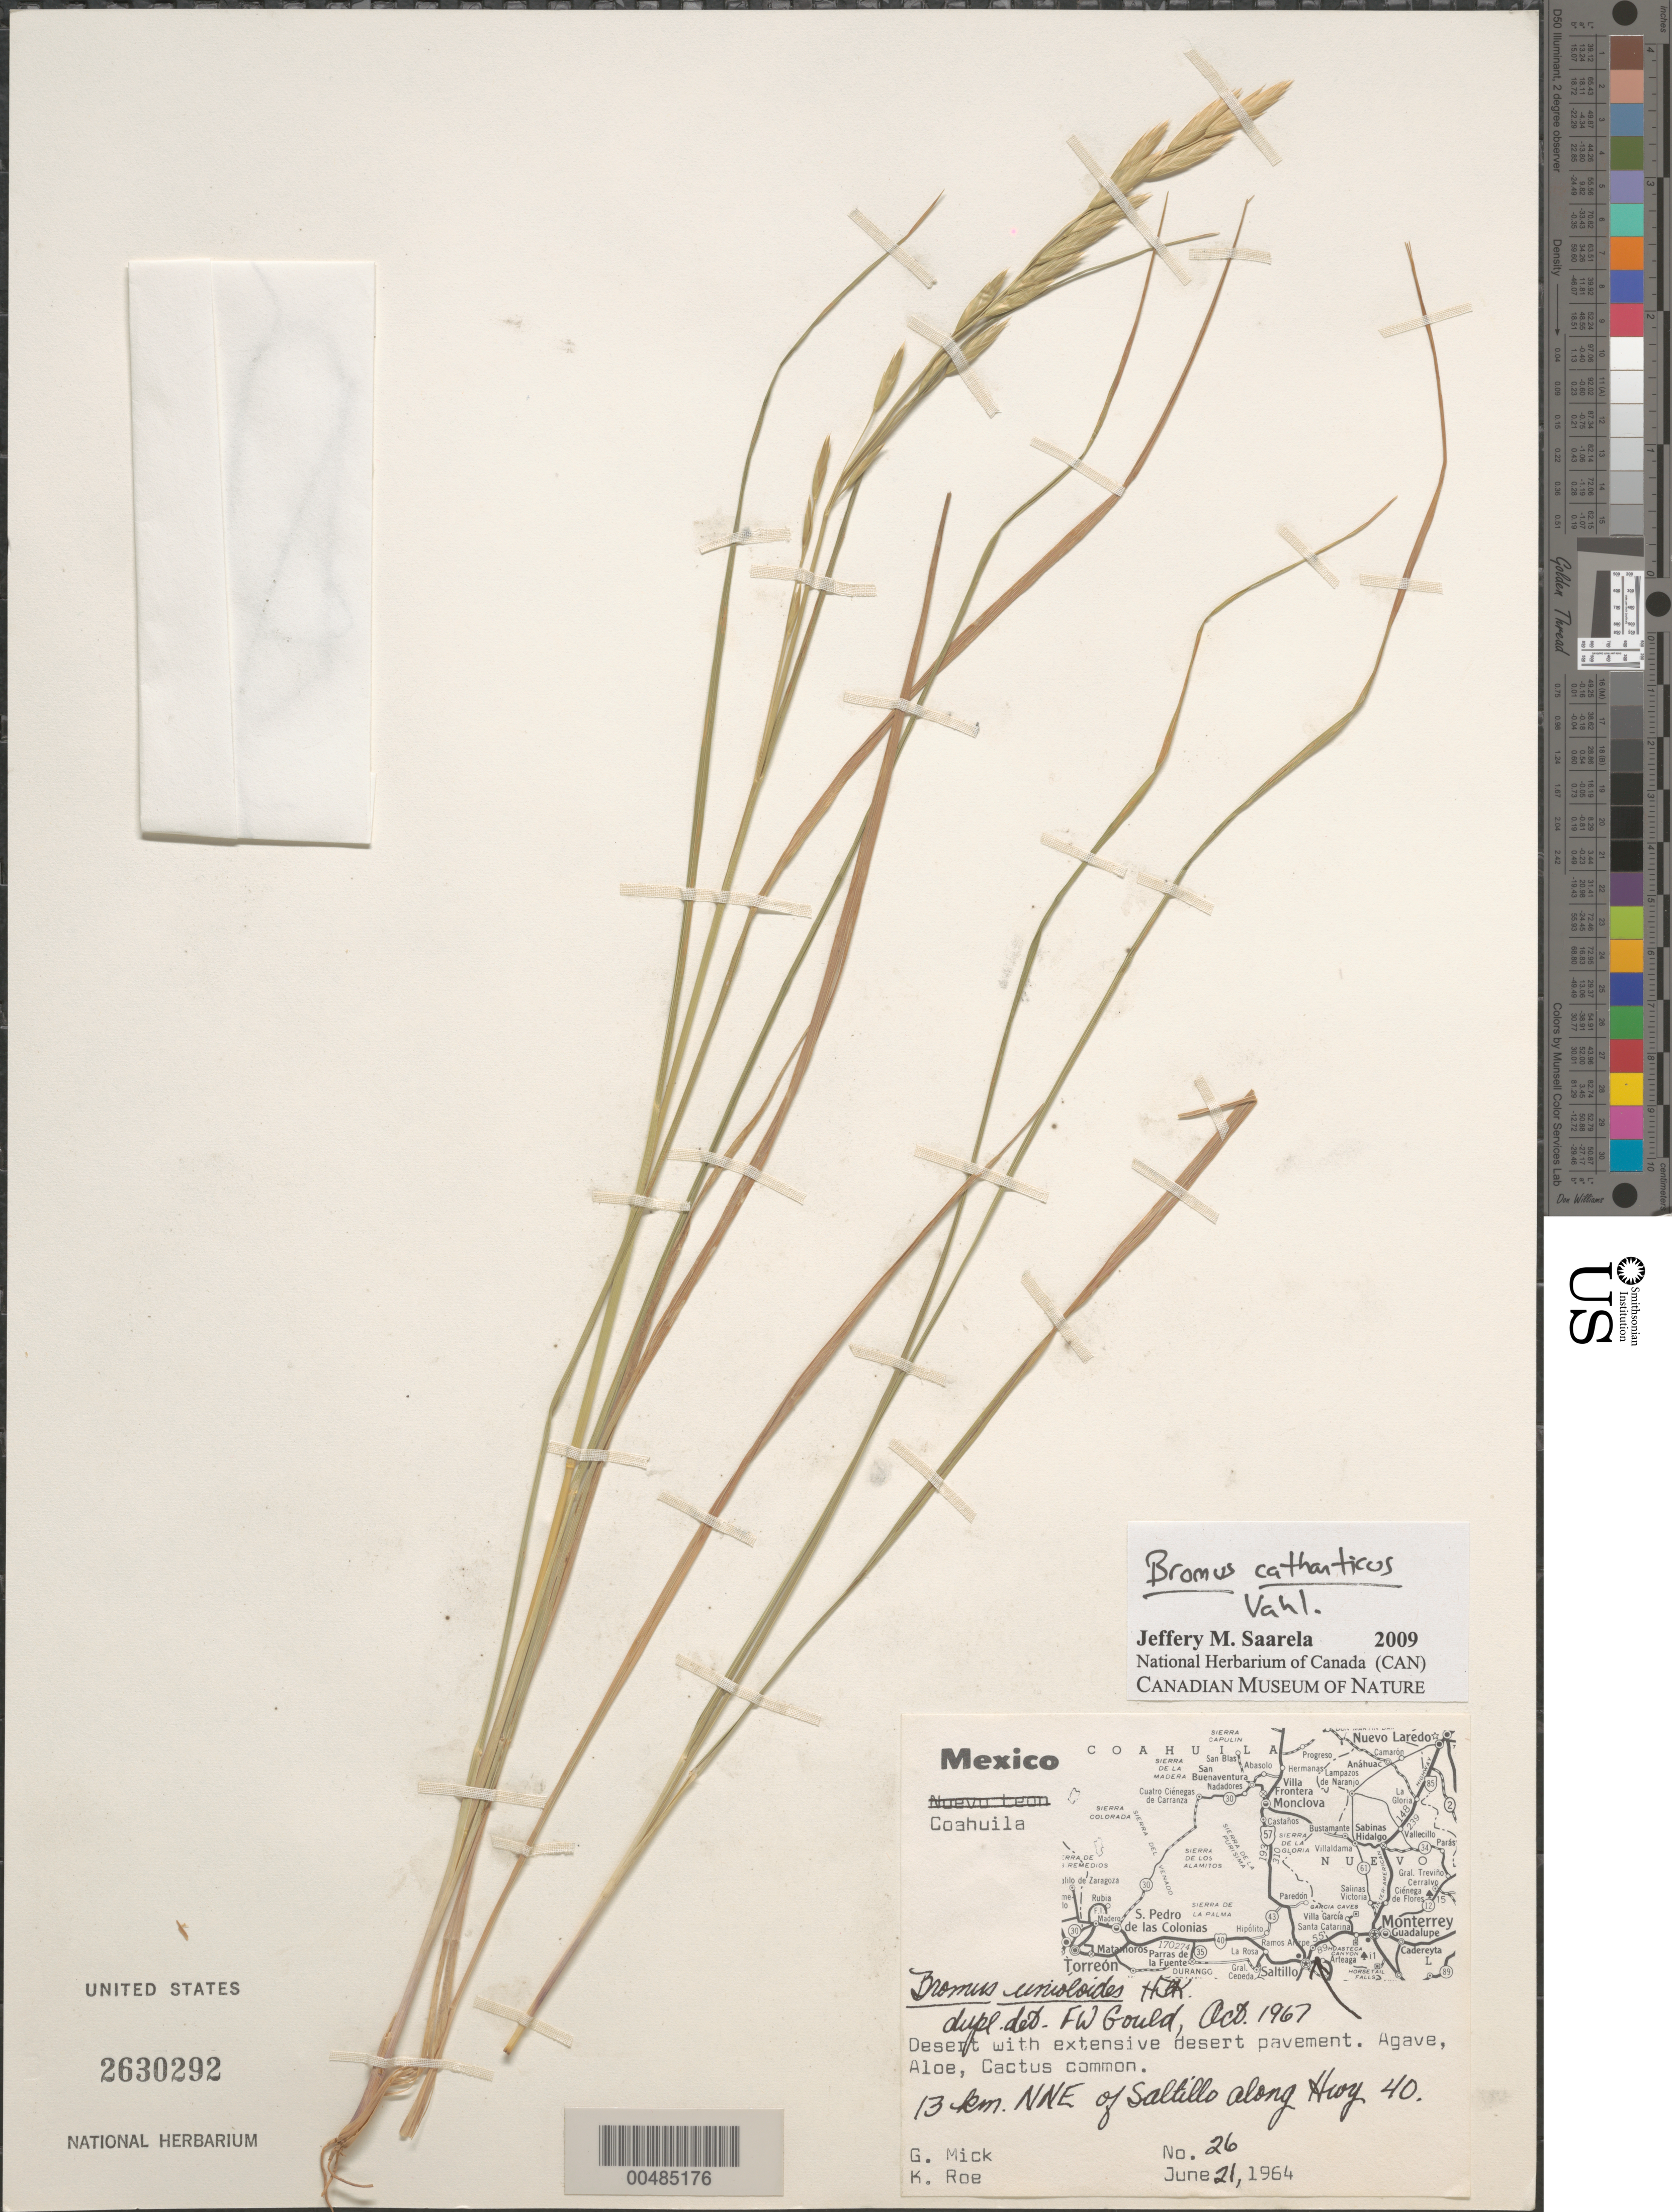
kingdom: Plantae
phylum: Tracheophyta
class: Liliopsida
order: Poales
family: Poaceae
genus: Bromus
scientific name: Bromus catharticus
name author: Vahl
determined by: Gould, F. W.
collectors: G. Mick & K. E. Roe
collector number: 26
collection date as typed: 21 Jun 1964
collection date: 1964-06-21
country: Mexico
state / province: Coahuila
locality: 13 km NNE of Saltillo along Hwy 40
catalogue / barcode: US 2630292